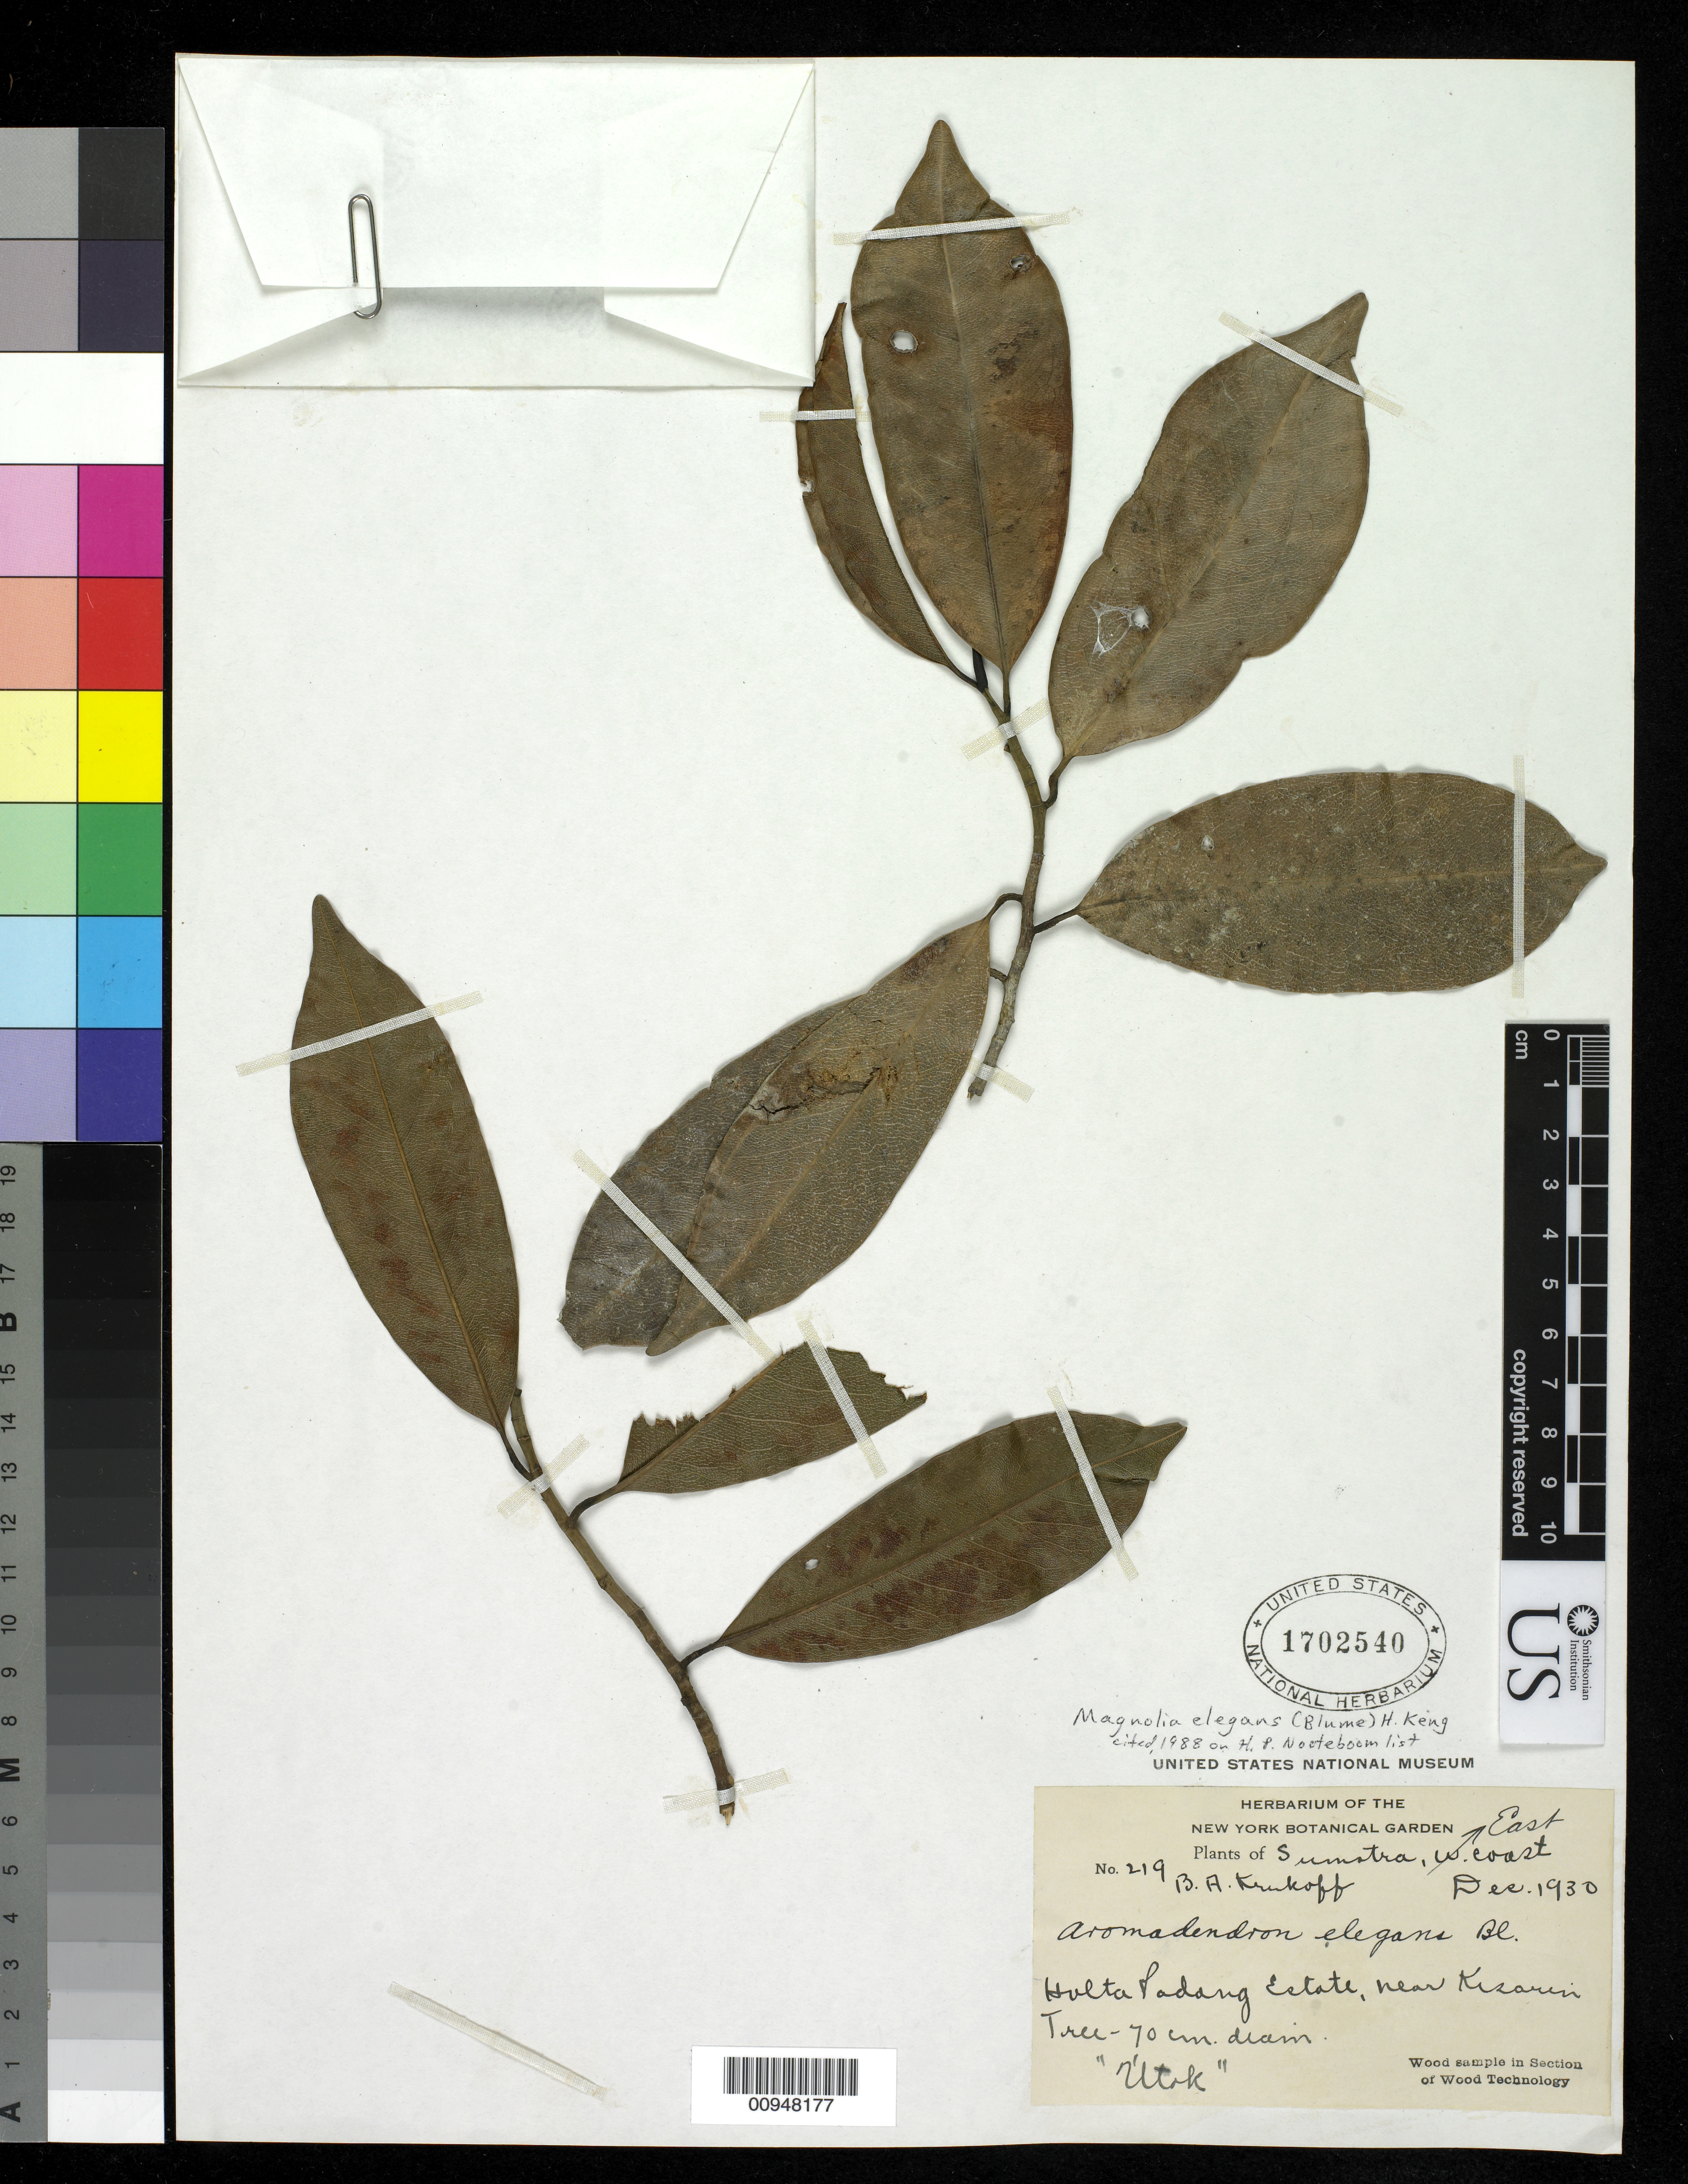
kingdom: Plantae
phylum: Tracheophyta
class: Magnoliopsida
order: Magnoliales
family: Magnoliaceae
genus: Magnolia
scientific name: Magnolia elegans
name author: (Blume) H. Keng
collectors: B. A. Krukoff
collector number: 219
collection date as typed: Dec 1930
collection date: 1930-12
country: Indonesia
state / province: Sumatra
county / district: West Sumatra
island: Sumatra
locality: Hoeta Padang Estate, near Kuzarin.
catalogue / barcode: US 1702540